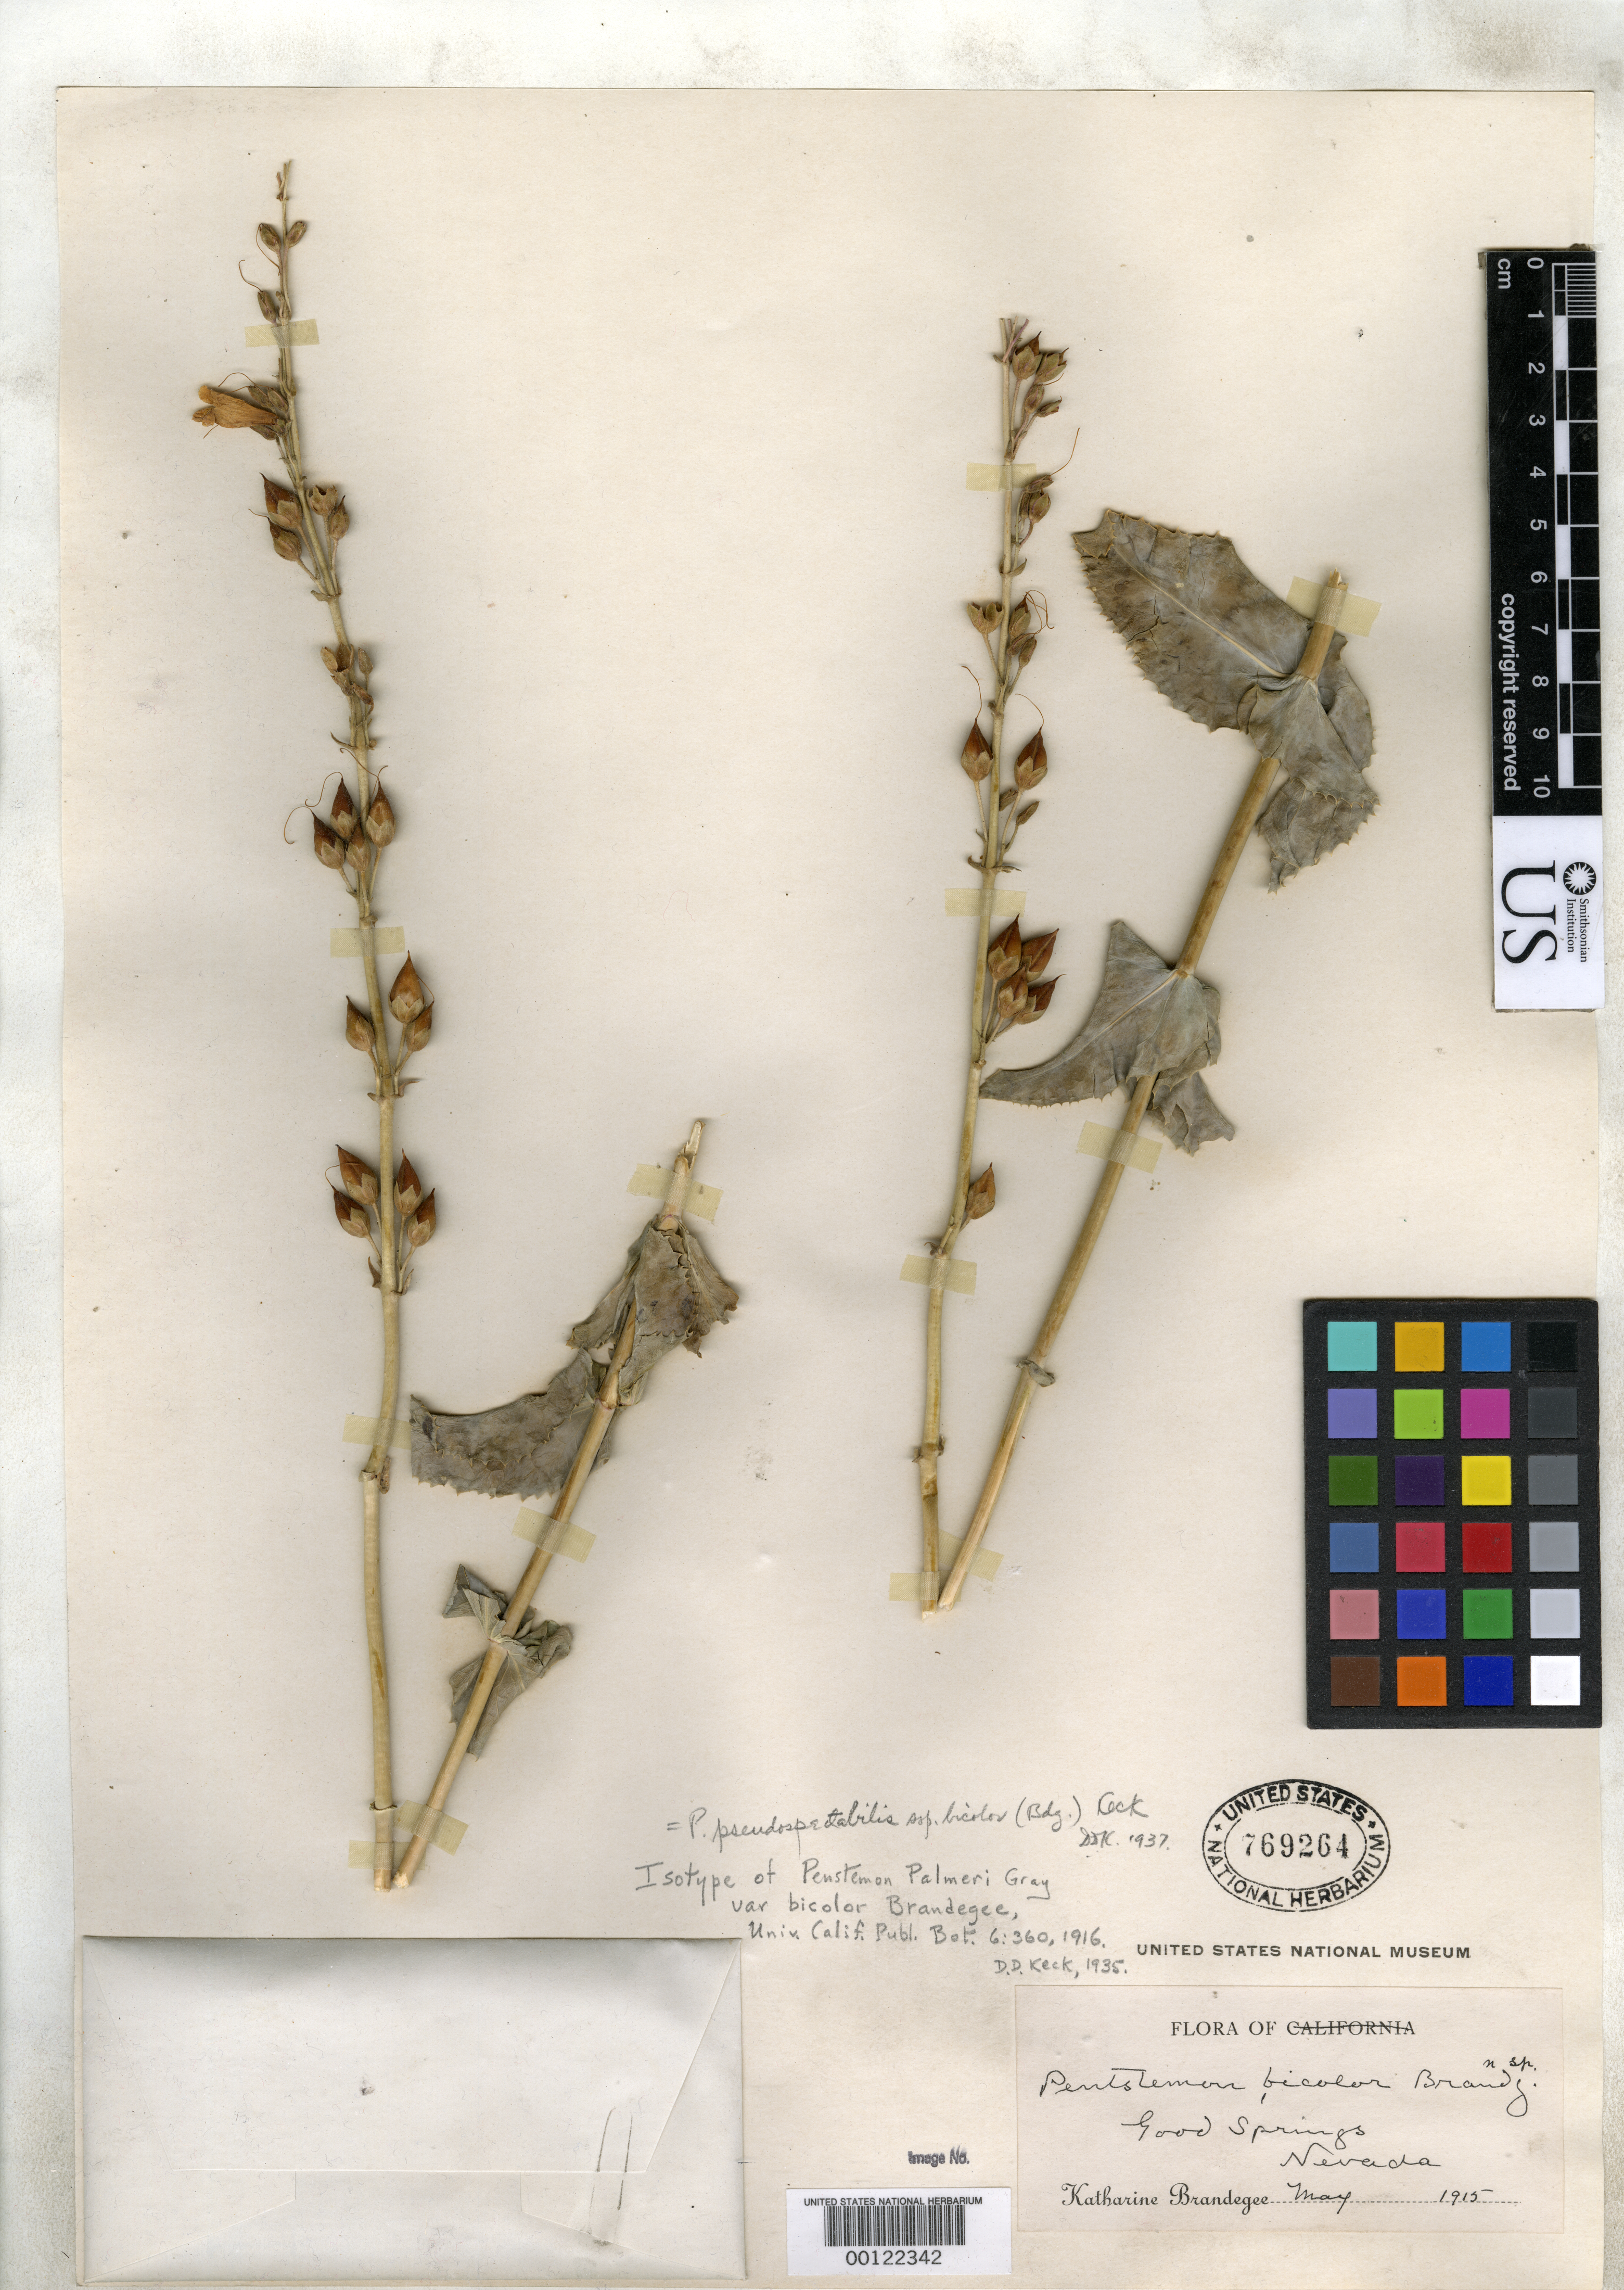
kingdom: Plantae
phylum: Tracheophyta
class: Magnoliopsida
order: Lamiales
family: Plantaginaceae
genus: Penstemon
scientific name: Penstemon palmeri var. bicolor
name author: Brandegee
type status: Isotype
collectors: M. K. Brandegee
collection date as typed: May 1915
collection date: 1915-05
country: United States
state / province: Nevada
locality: Good Springs.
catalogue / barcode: US 769264